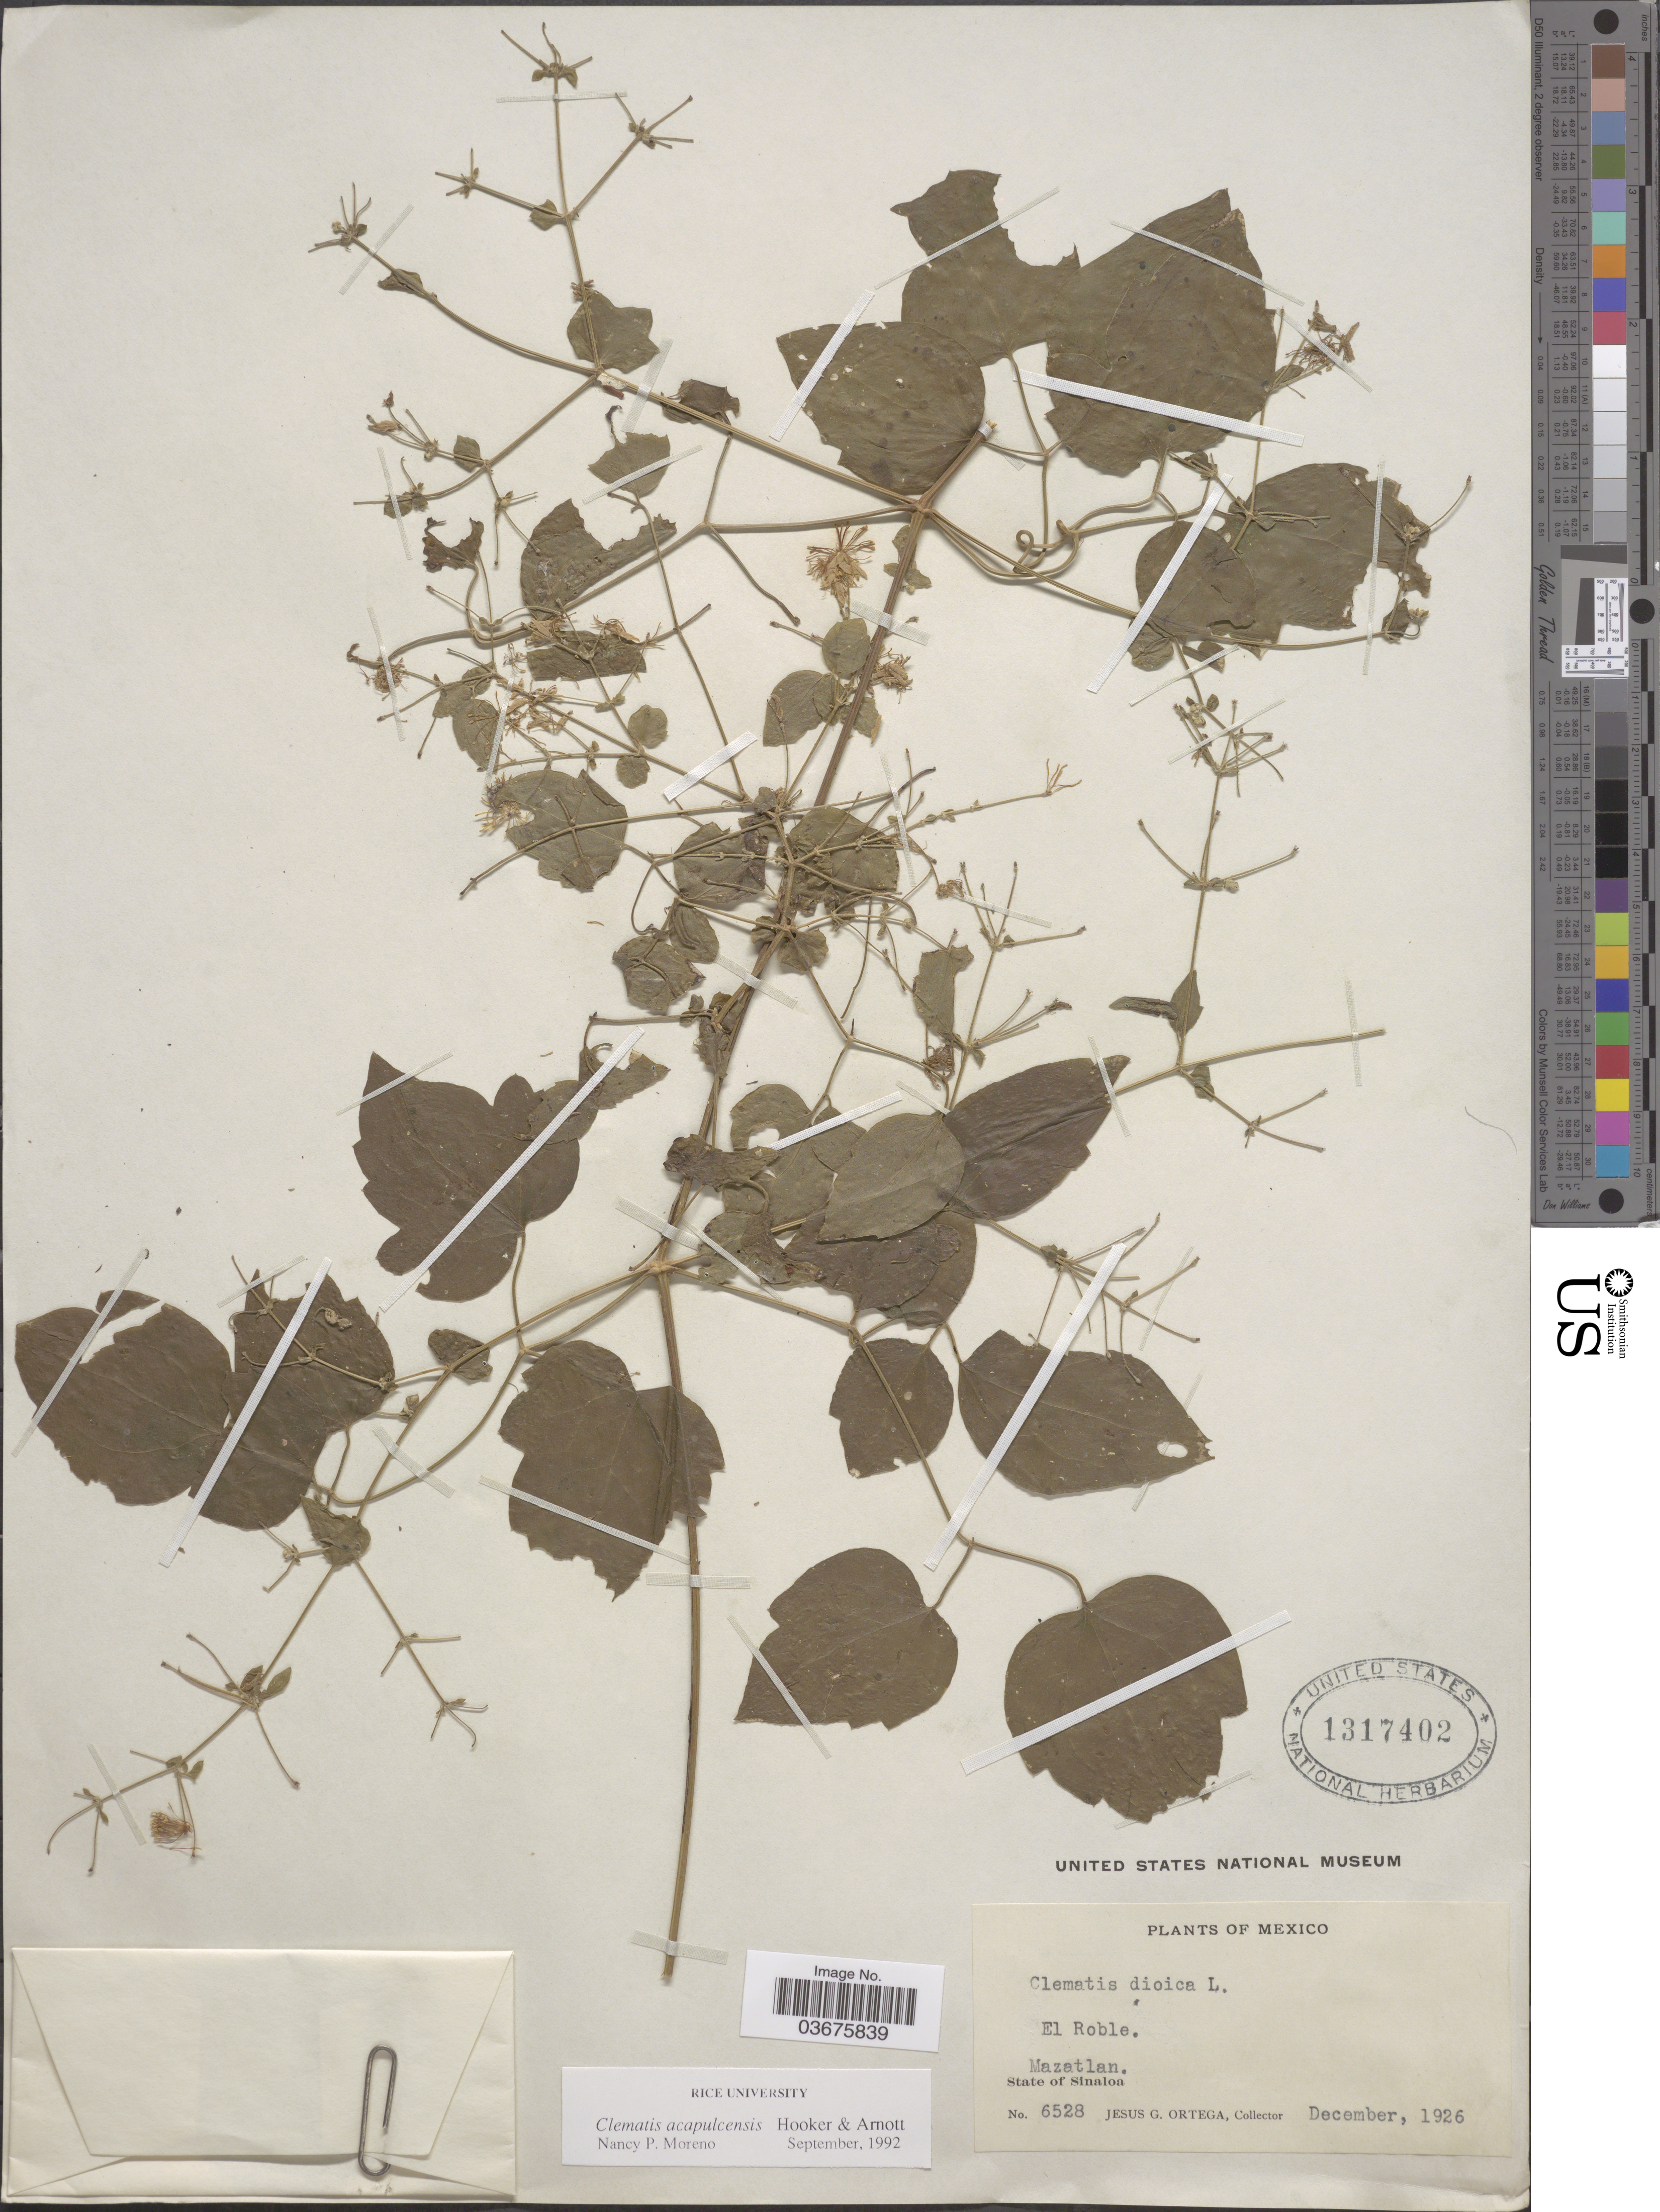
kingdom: Plantae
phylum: Tracheophyta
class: Magnoliopsida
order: Ranunculales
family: Ranunculaceae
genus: Clematis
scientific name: Clematis acapulcensis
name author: Hook. & Arn.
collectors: J. Ortega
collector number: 6528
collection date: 1926-12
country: Mexico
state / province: Sinaloa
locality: El Roble. Mazatlan.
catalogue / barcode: US 1317402